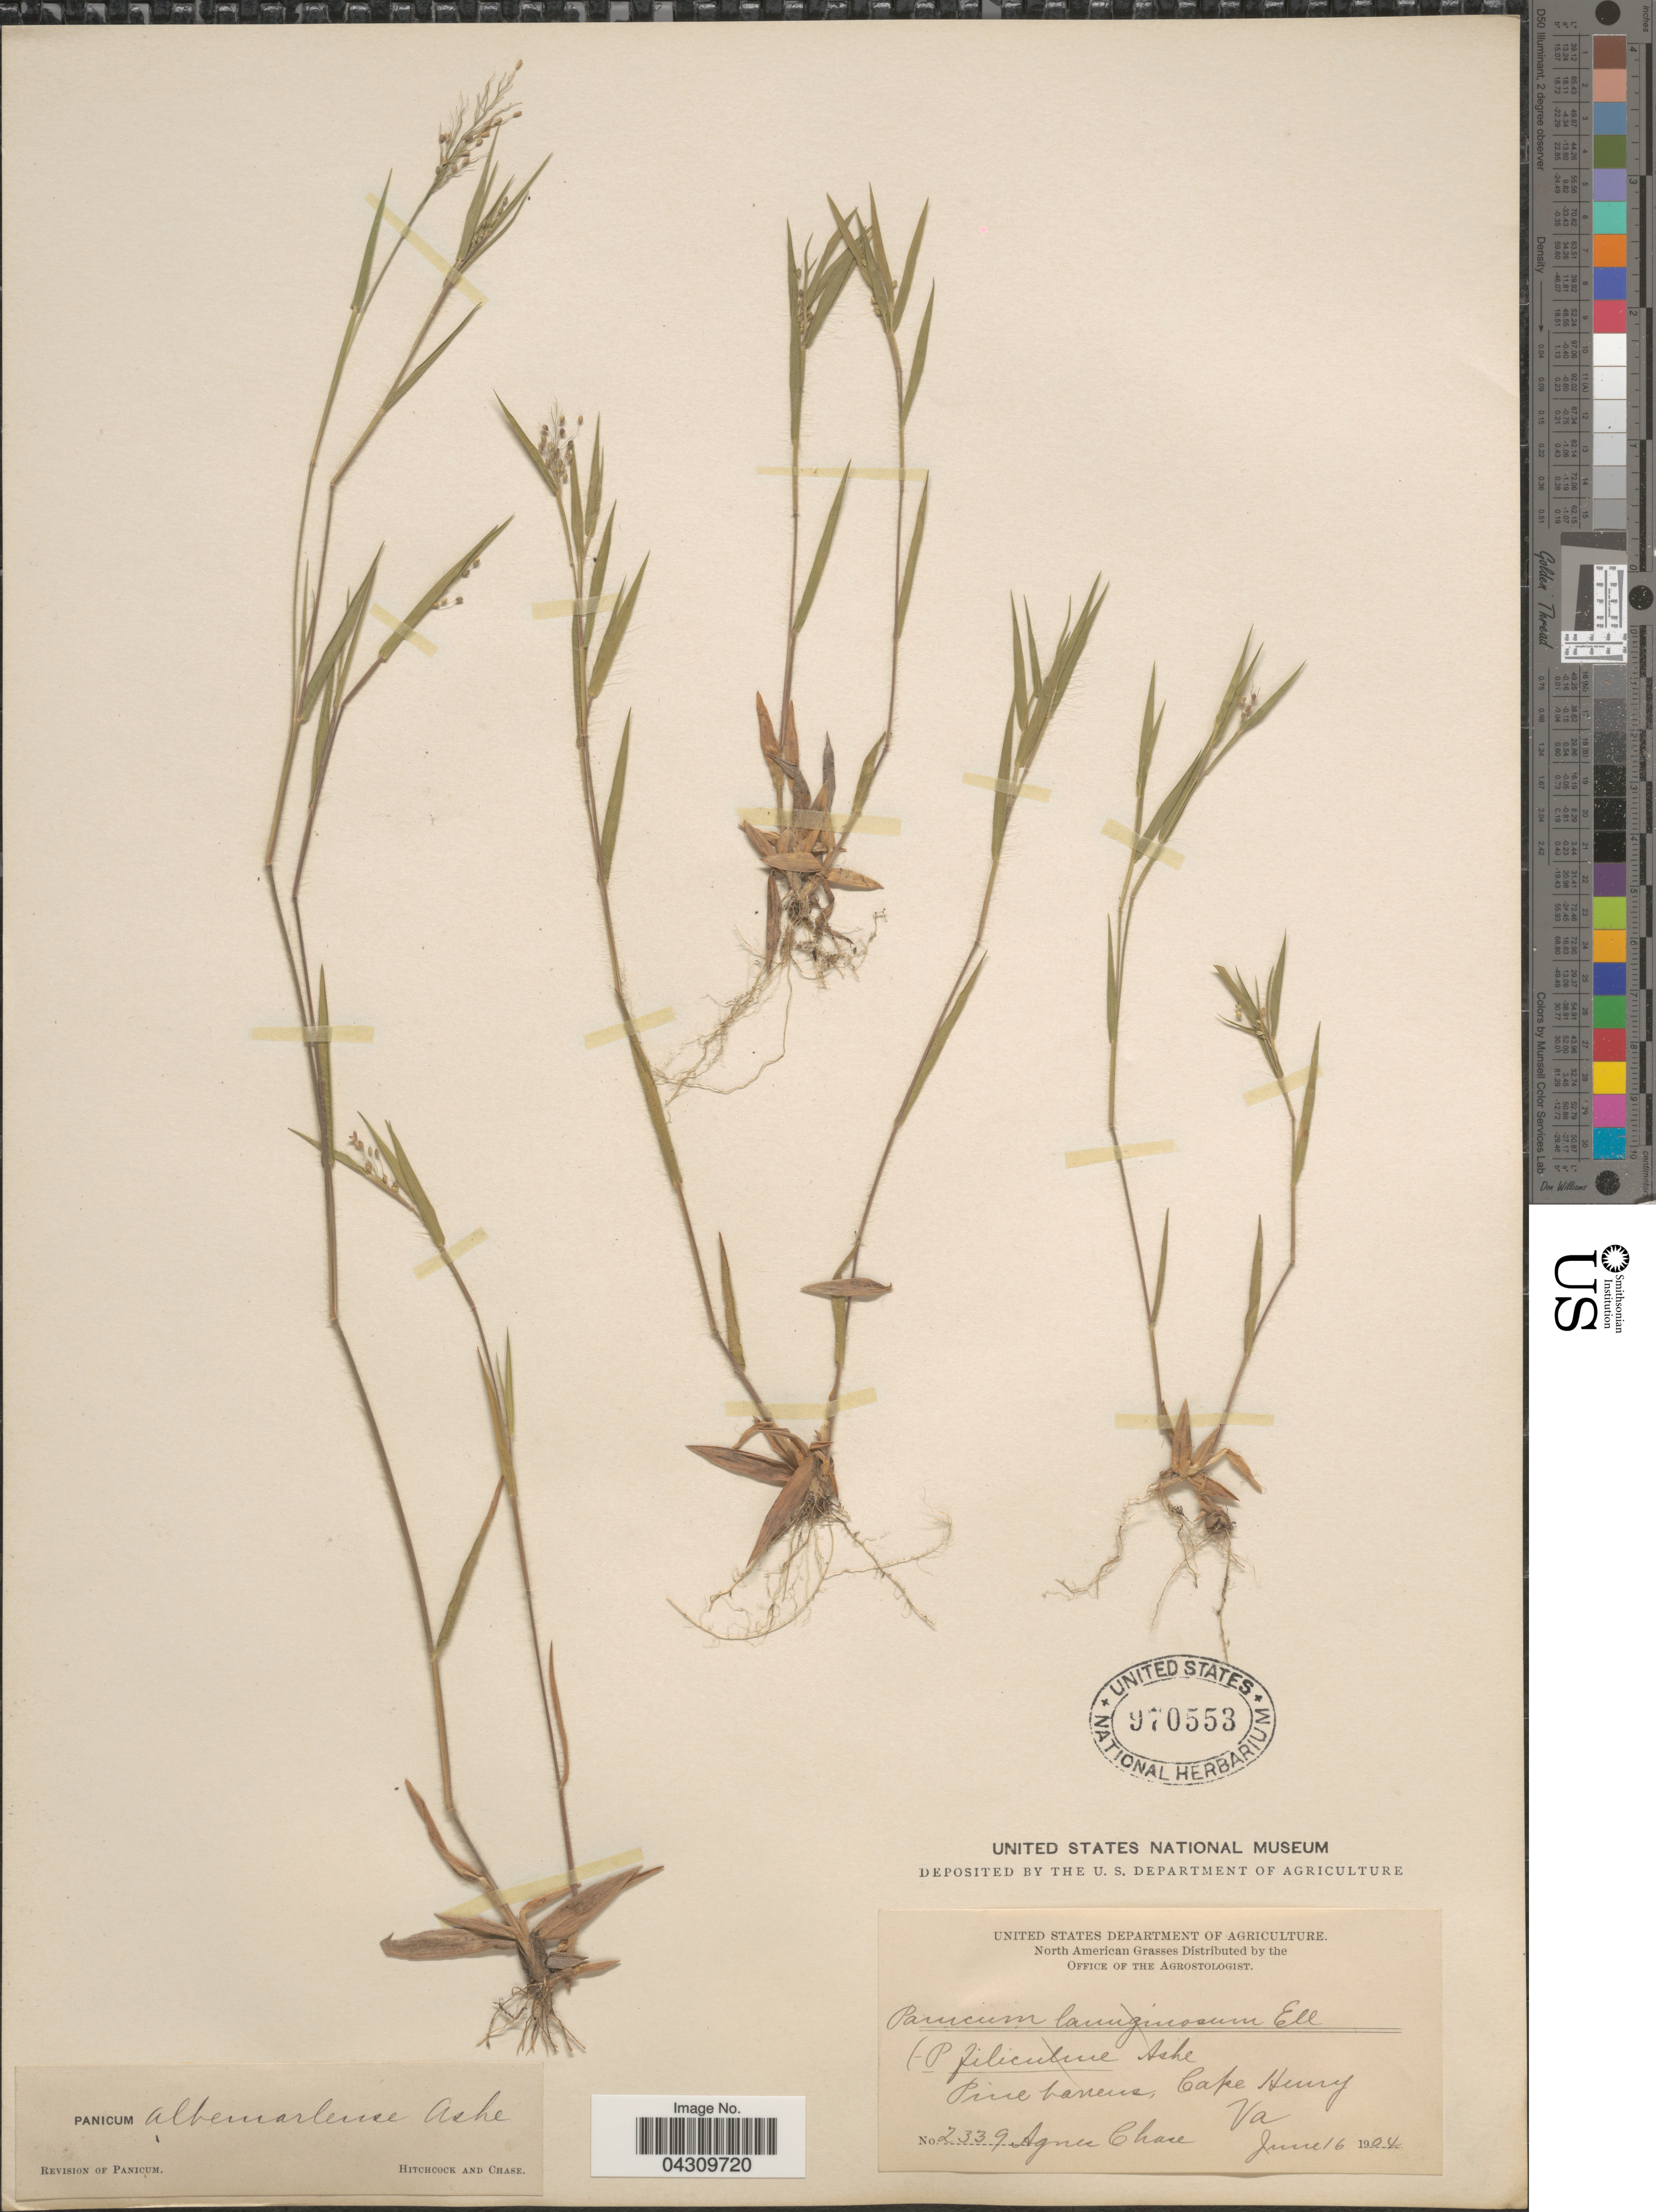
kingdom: Plantae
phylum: Tracheophyta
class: Liliopsida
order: Poales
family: Poaceae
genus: Dichanthelium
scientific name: Dichanthelium acuminatum var. acuminatum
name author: (Sw.) Gould & C.A. Clark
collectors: A. Chase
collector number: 2339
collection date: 1904-06-16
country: United States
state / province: Virginia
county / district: City of Virginia Beach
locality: Pine Barrens, Cape Henry.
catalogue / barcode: US 970553